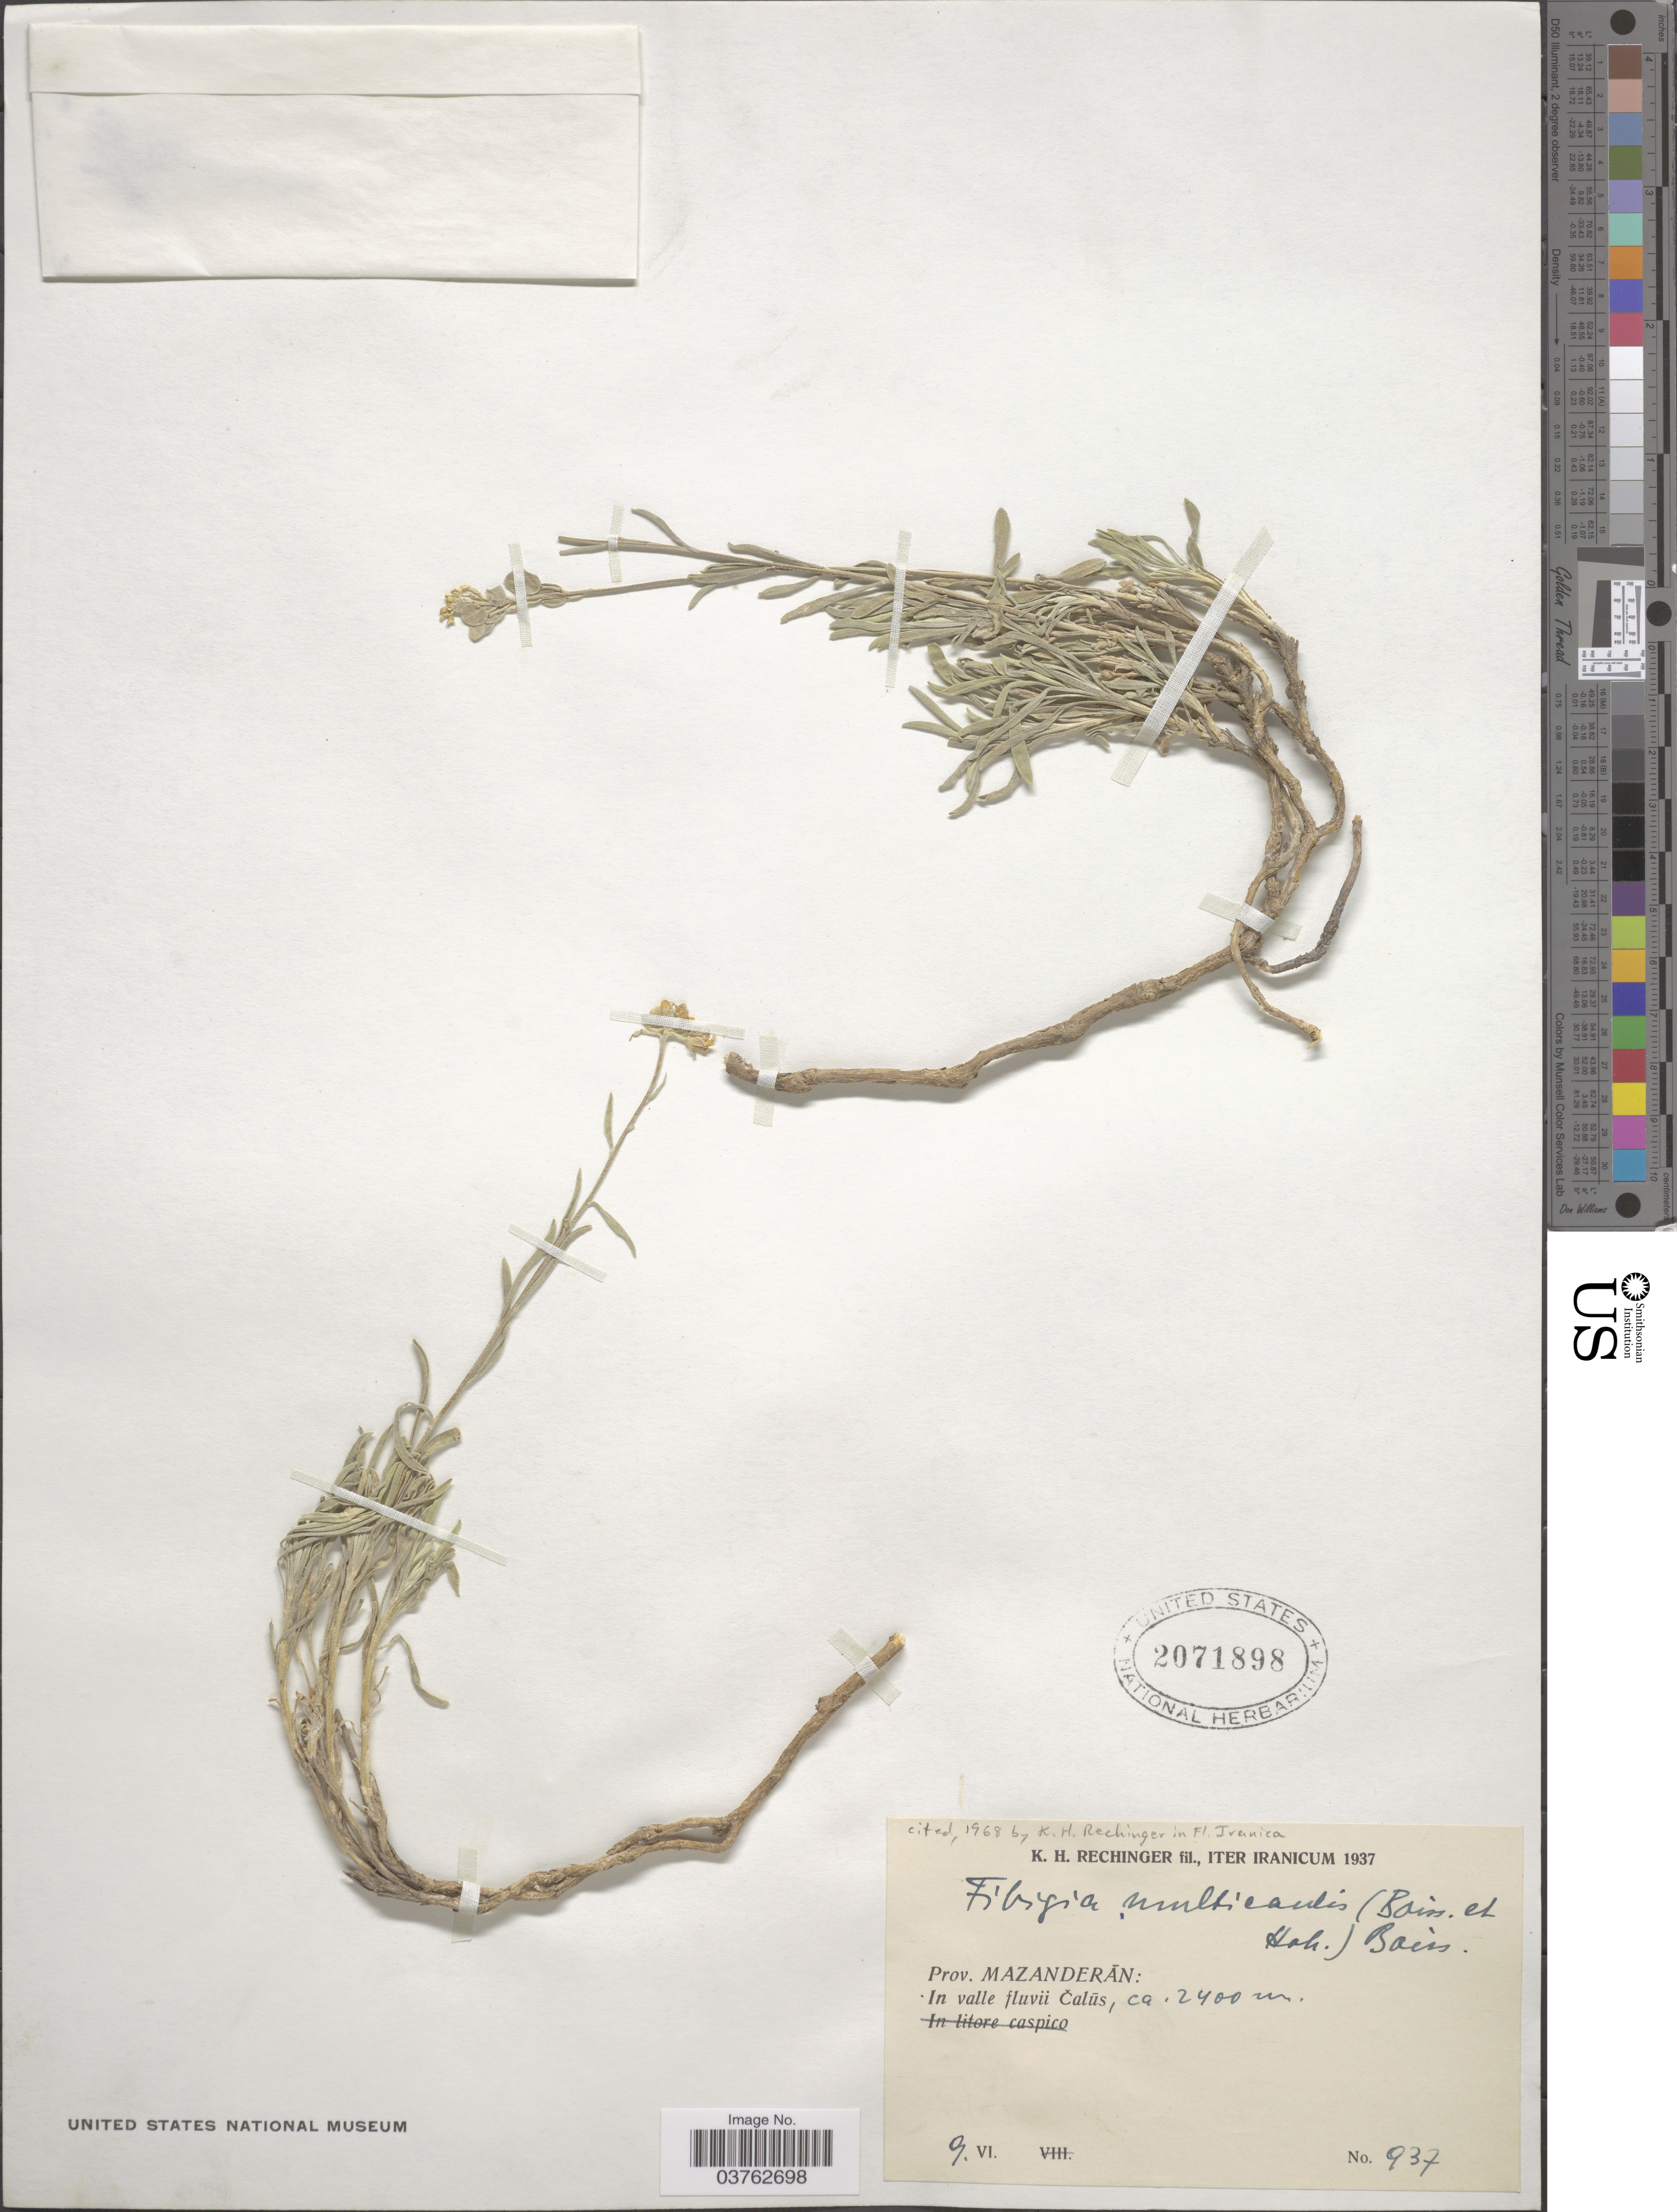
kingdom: Plantae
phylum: Tracheophyta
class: Magnoliopsida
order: Brassicales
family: Brassicaceae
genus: Fibigia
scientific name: Fibigia multicaulis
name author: (Boiss. & Hohen.) Boiss.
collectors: K. H. Rechinger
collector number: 937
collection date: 1937-06-09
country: Iran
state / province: Mazandaran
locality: Iter Iranicum. Prov. Mazanderān: In valle fluvii Čalūs.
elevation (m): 2400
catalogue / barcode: US 2071898